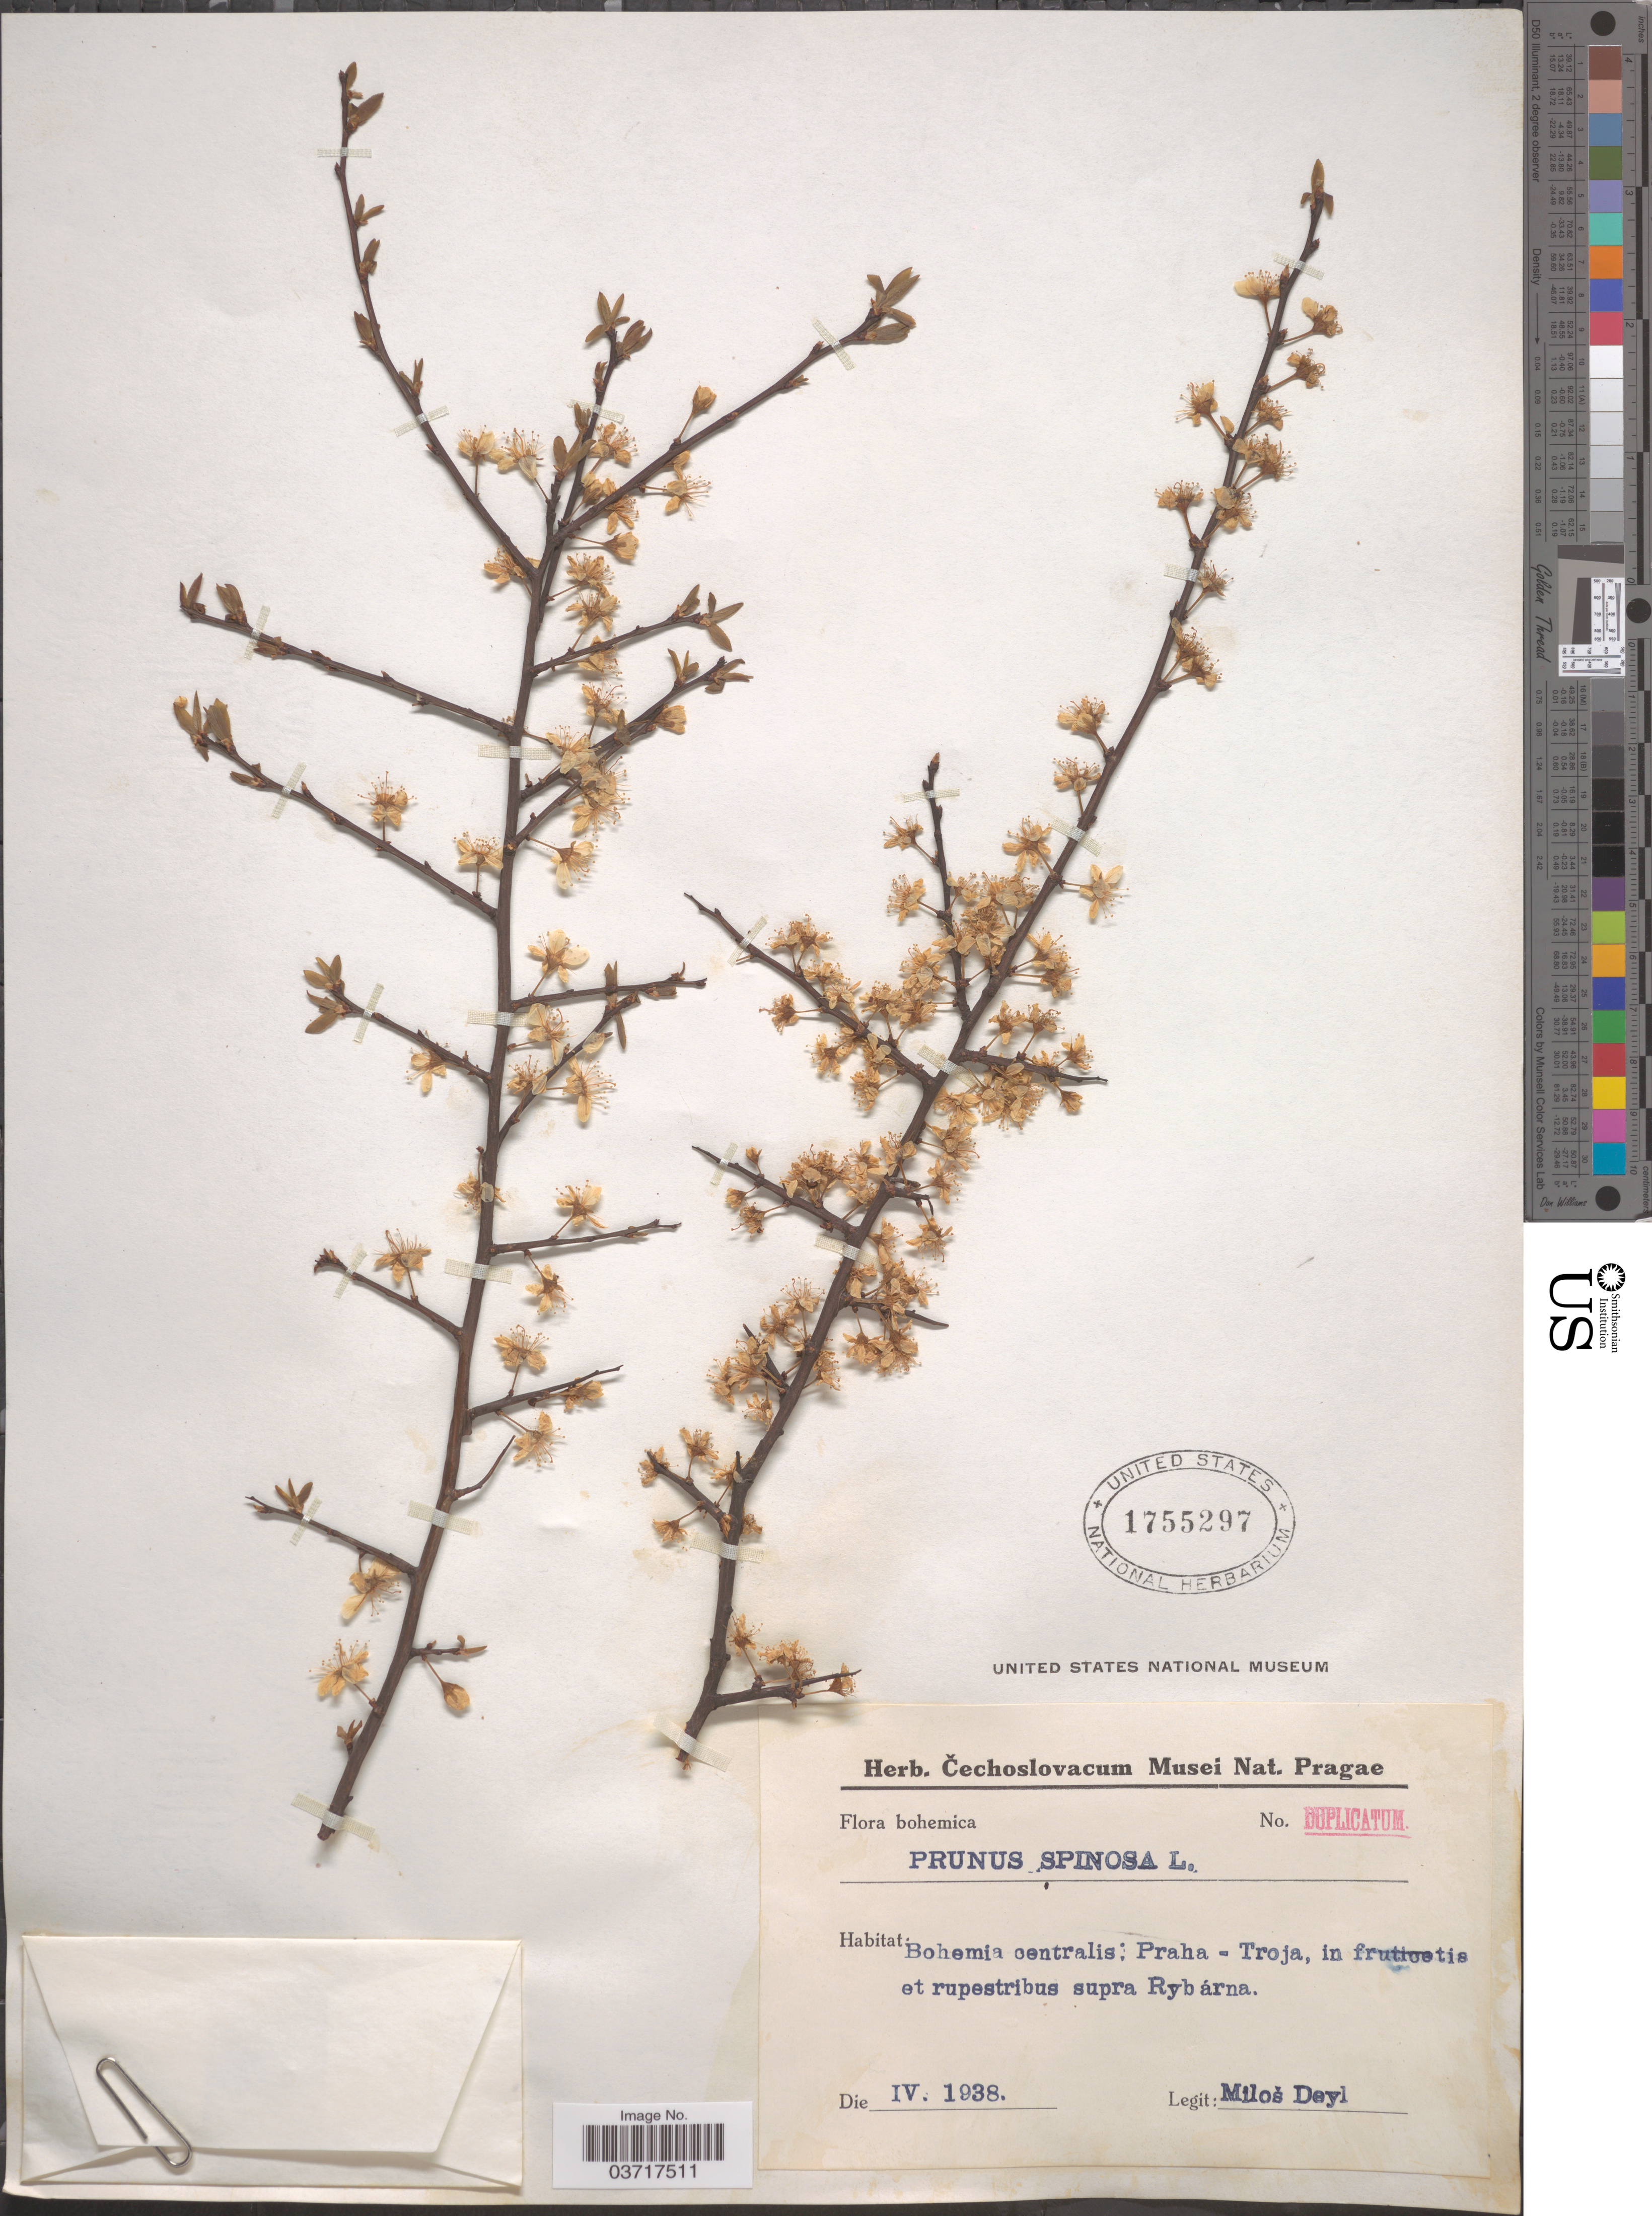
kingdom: Plantae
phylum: Tracheophyta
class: Magnoliopsida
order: Rosales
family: Rosaceae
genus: Prunus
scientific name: Prunus spinosa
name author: L.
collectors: M. Deyl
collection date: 1938-04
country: Czechia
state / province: Central Bohemian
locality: Bohemia centralis: Praha - Troja, in fruticetis et rupestribus supra Rybárna.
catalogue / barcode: US 1755297